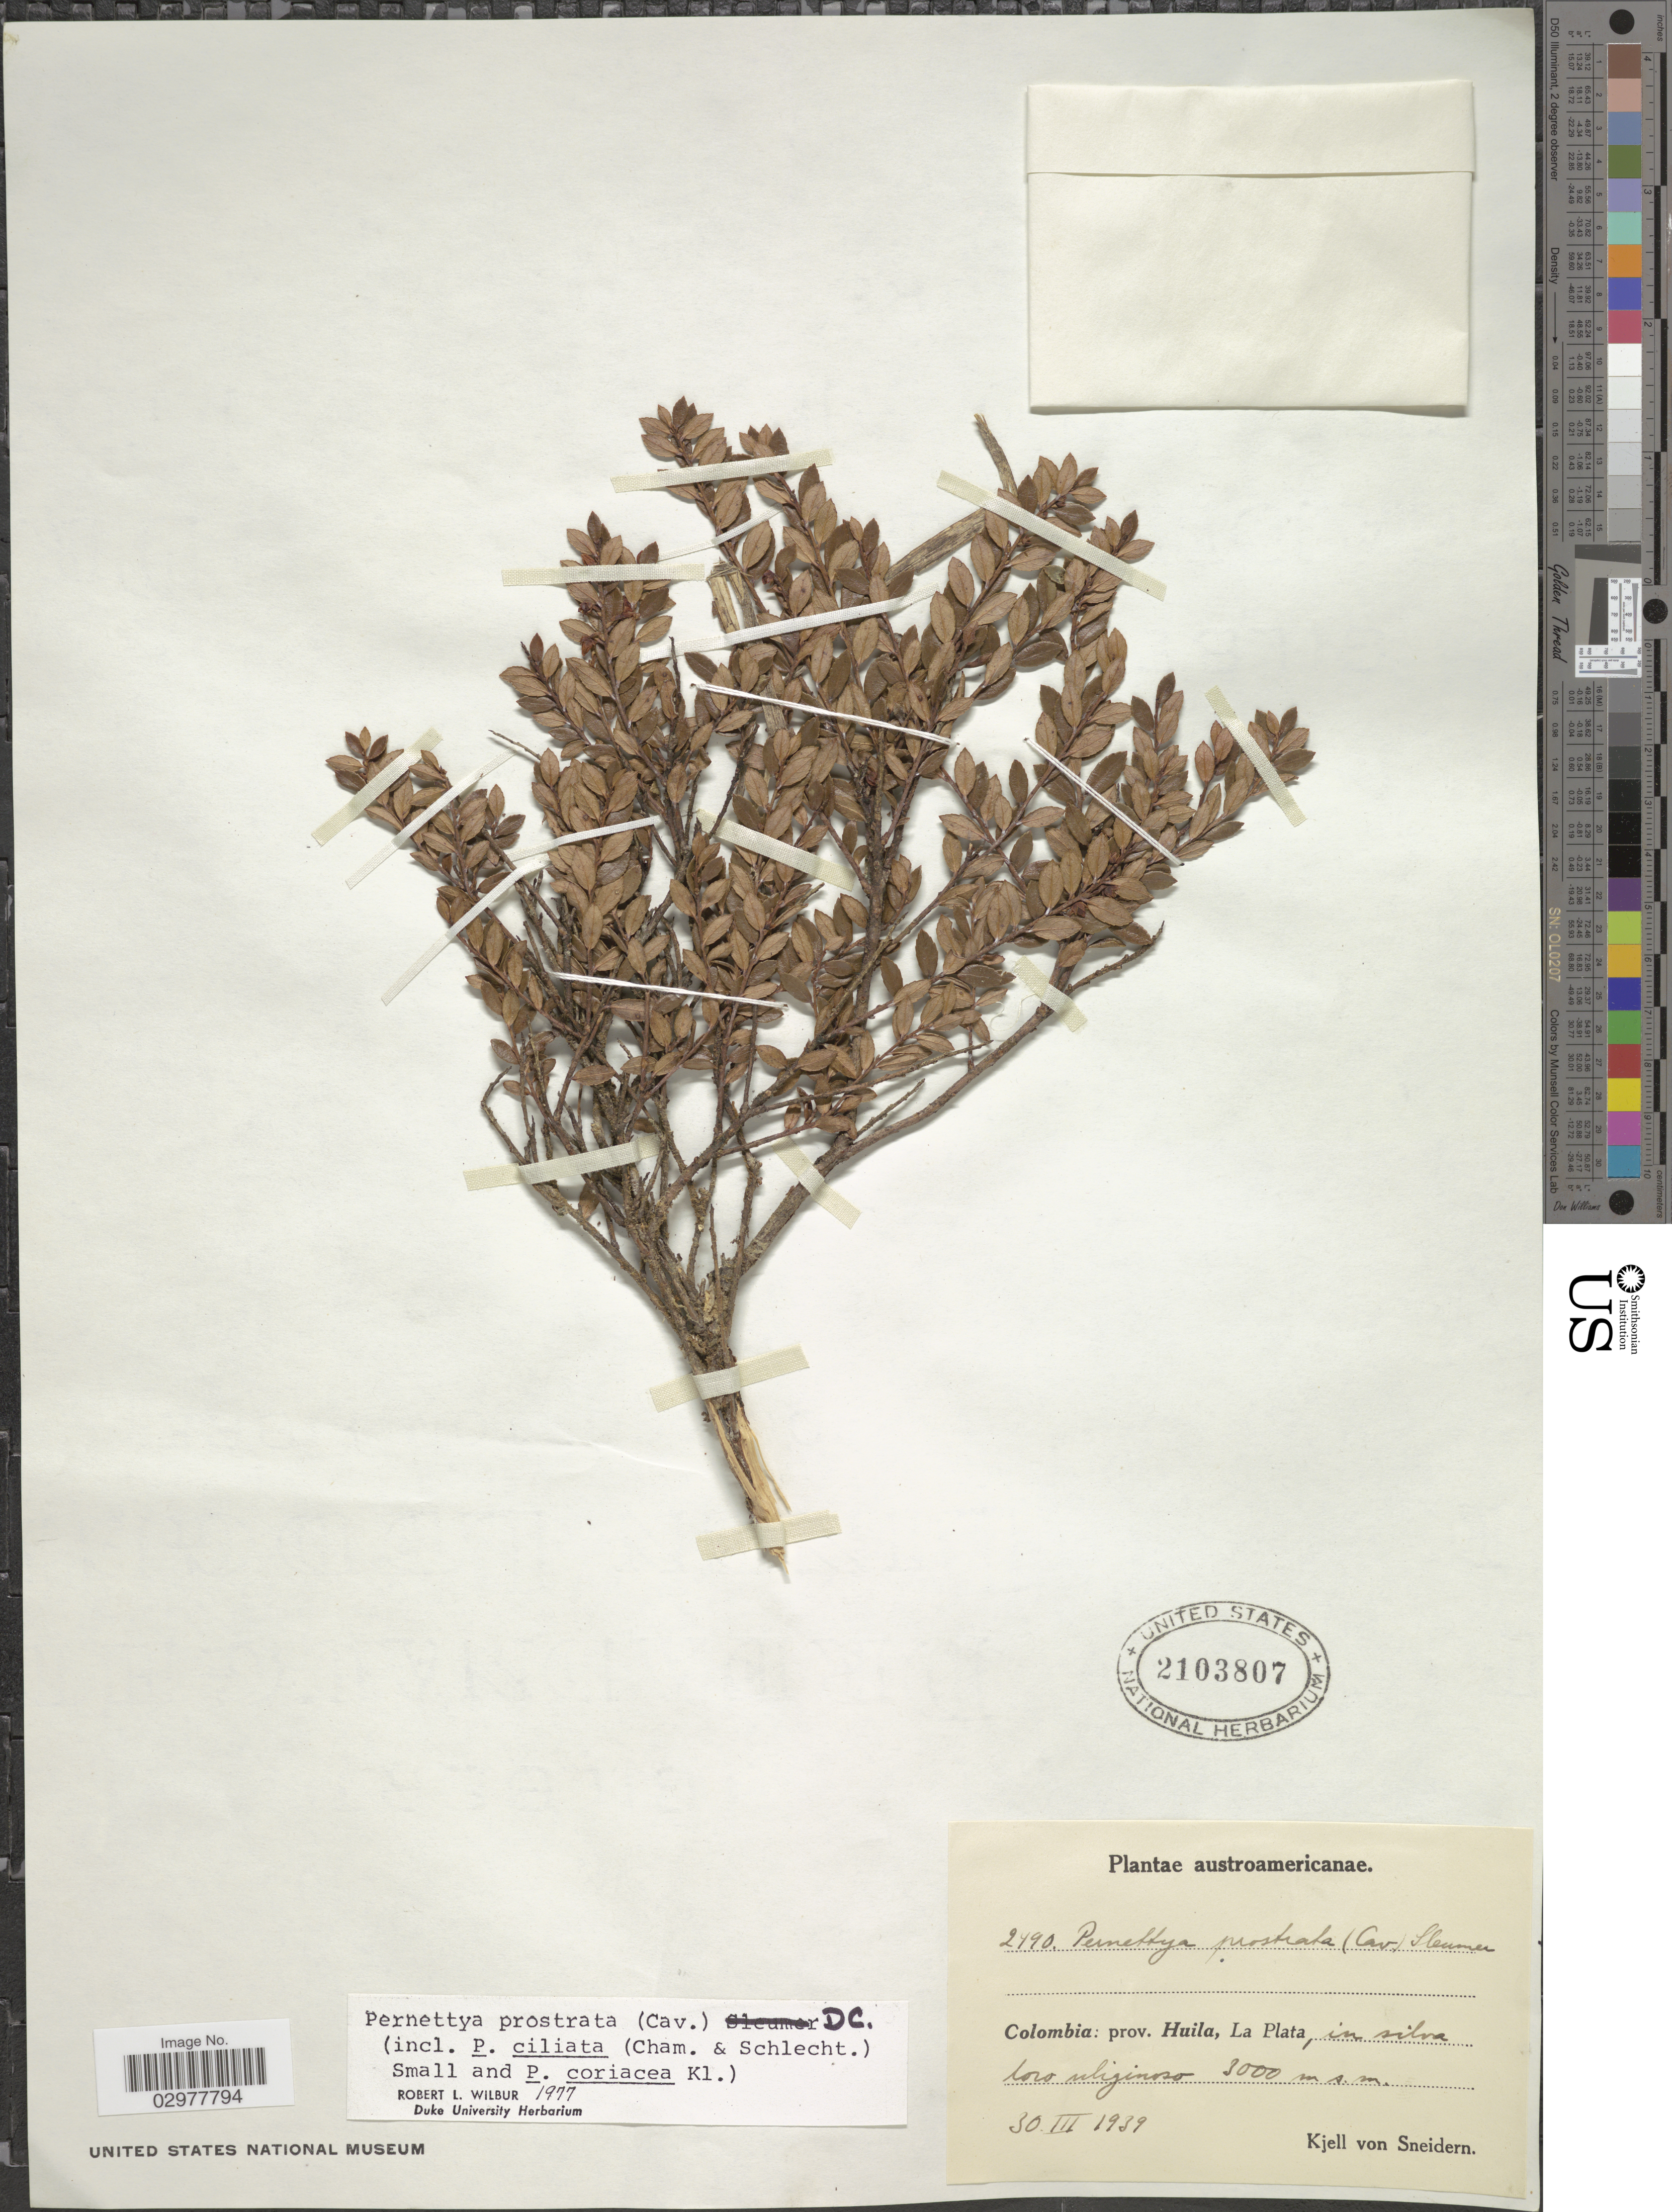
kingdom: Plantae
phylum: Tracheophyta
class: Magnoliopsida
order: Ericales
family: Ericaceae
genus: Pernettya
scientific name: Pernettya prostrata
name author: (Cav.) DC.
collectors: K. von Sneidern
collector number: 2490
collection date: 1939-03-30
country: Colombia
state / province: Huila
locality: La Plata.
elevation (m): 3000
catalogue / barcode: US 2103807